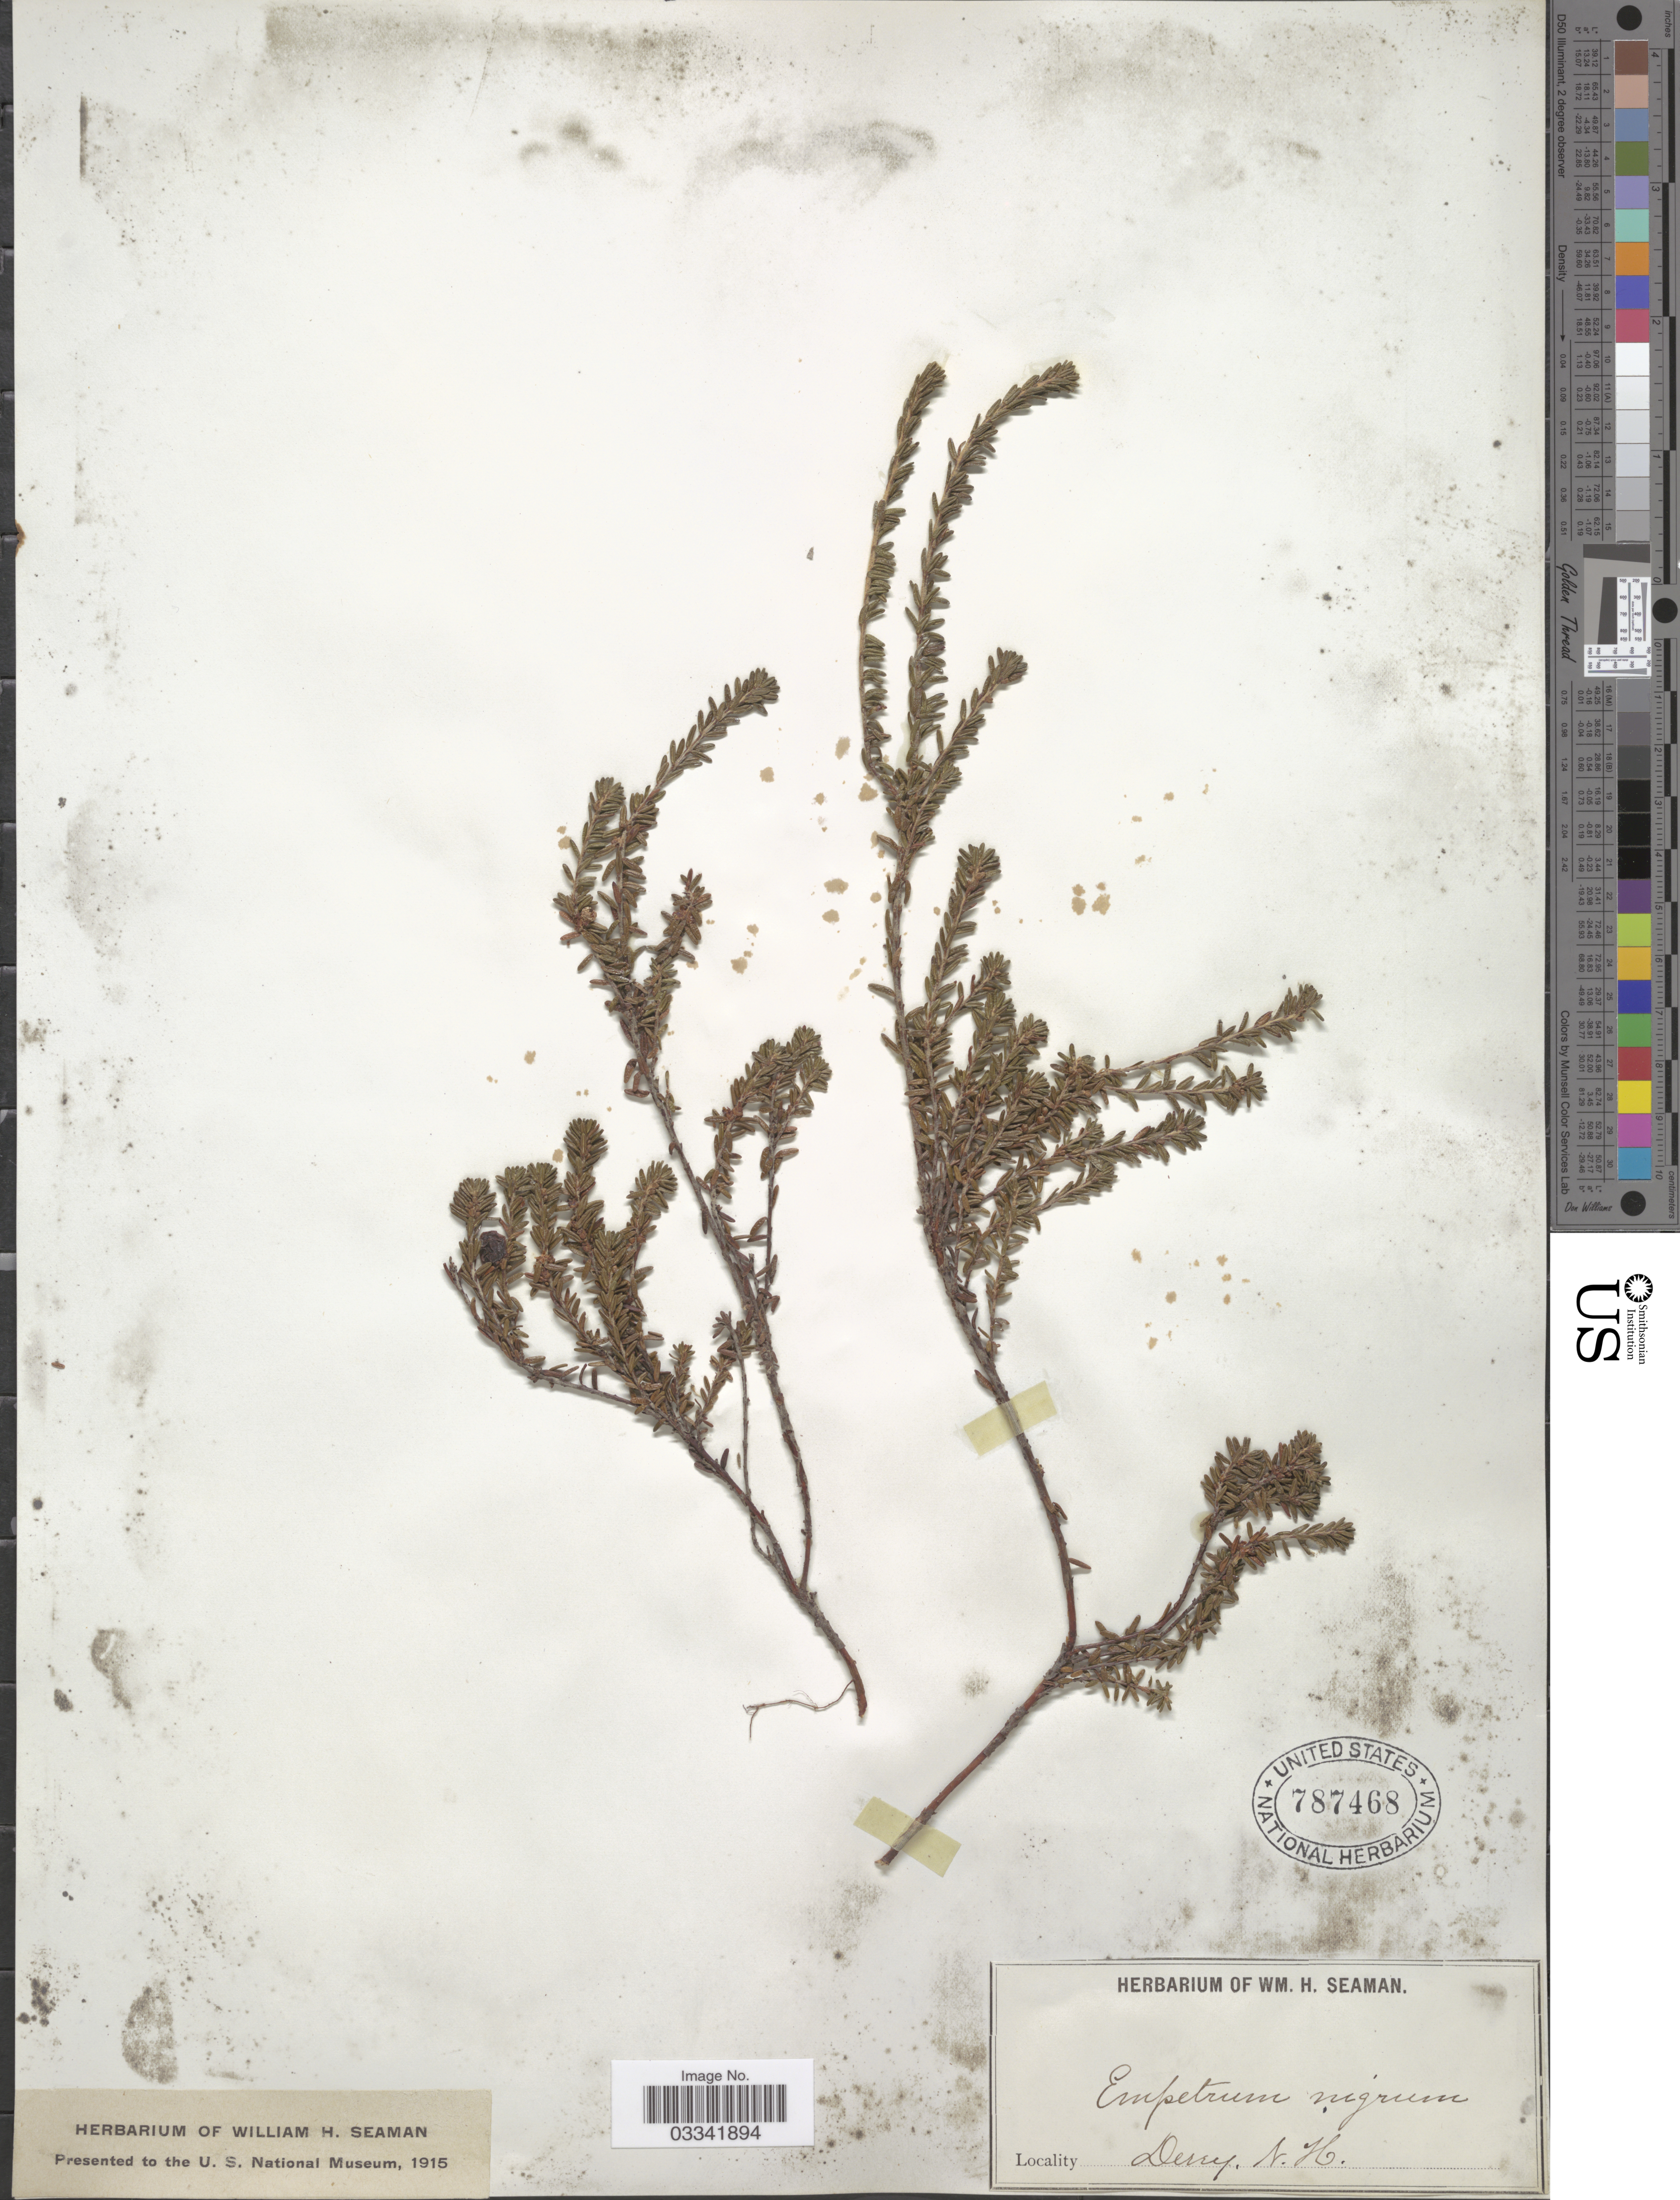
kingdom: Plantae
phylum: Tracheophyta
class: Magnoliopsida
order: Ericales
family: Ericaceae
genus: Empetrum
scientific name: Empetrum nigrum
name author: L.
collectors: Ex herb. W. H. Seaman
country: United States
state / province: New Hampshire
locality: Derry.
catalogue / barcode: US 787468